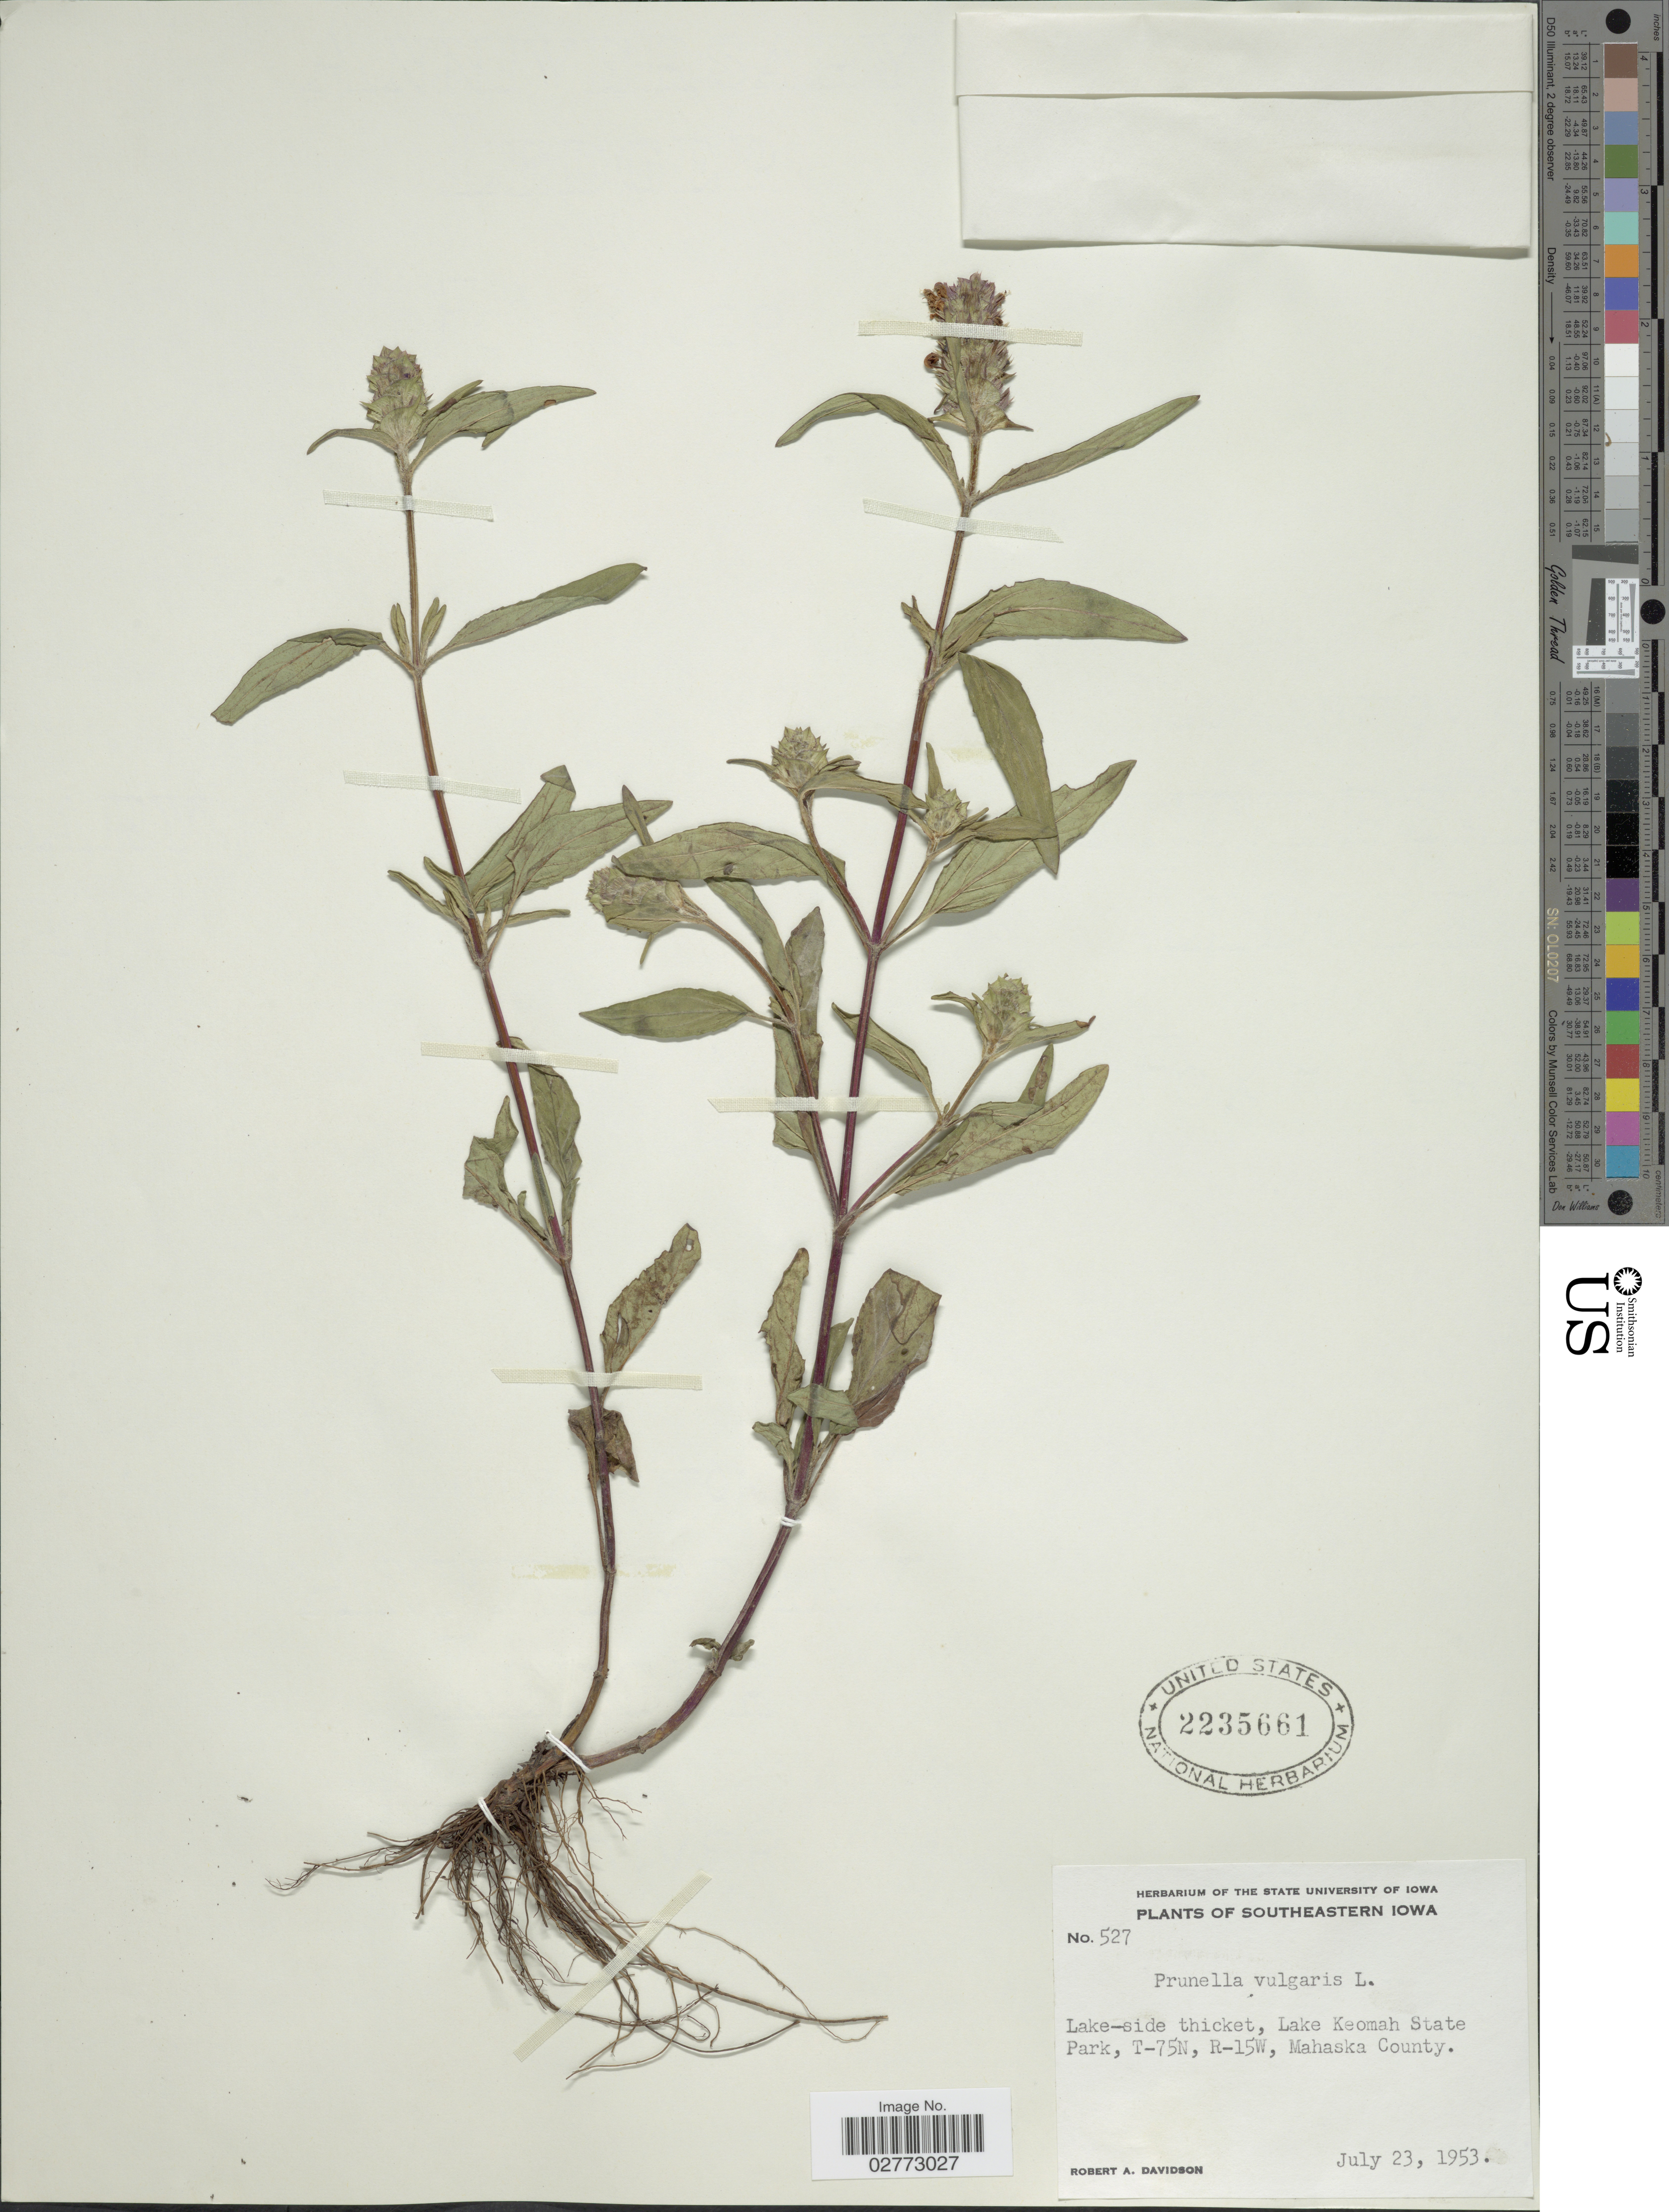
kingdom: Plantae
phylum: Tracheophyta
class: Magnoliopsida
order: Lamiales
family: Lamiaceae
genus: Prunella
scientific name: Prunella vulgaris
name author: L.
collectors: R. A. Davidson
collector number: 527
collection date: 1953-07-23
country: United States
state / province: Iowa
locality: Southeastern Iowa. Lake-side thicket, Lake Keomah State Park, T-75N, R-15W, Mahaska County.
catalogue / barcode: US 2235661